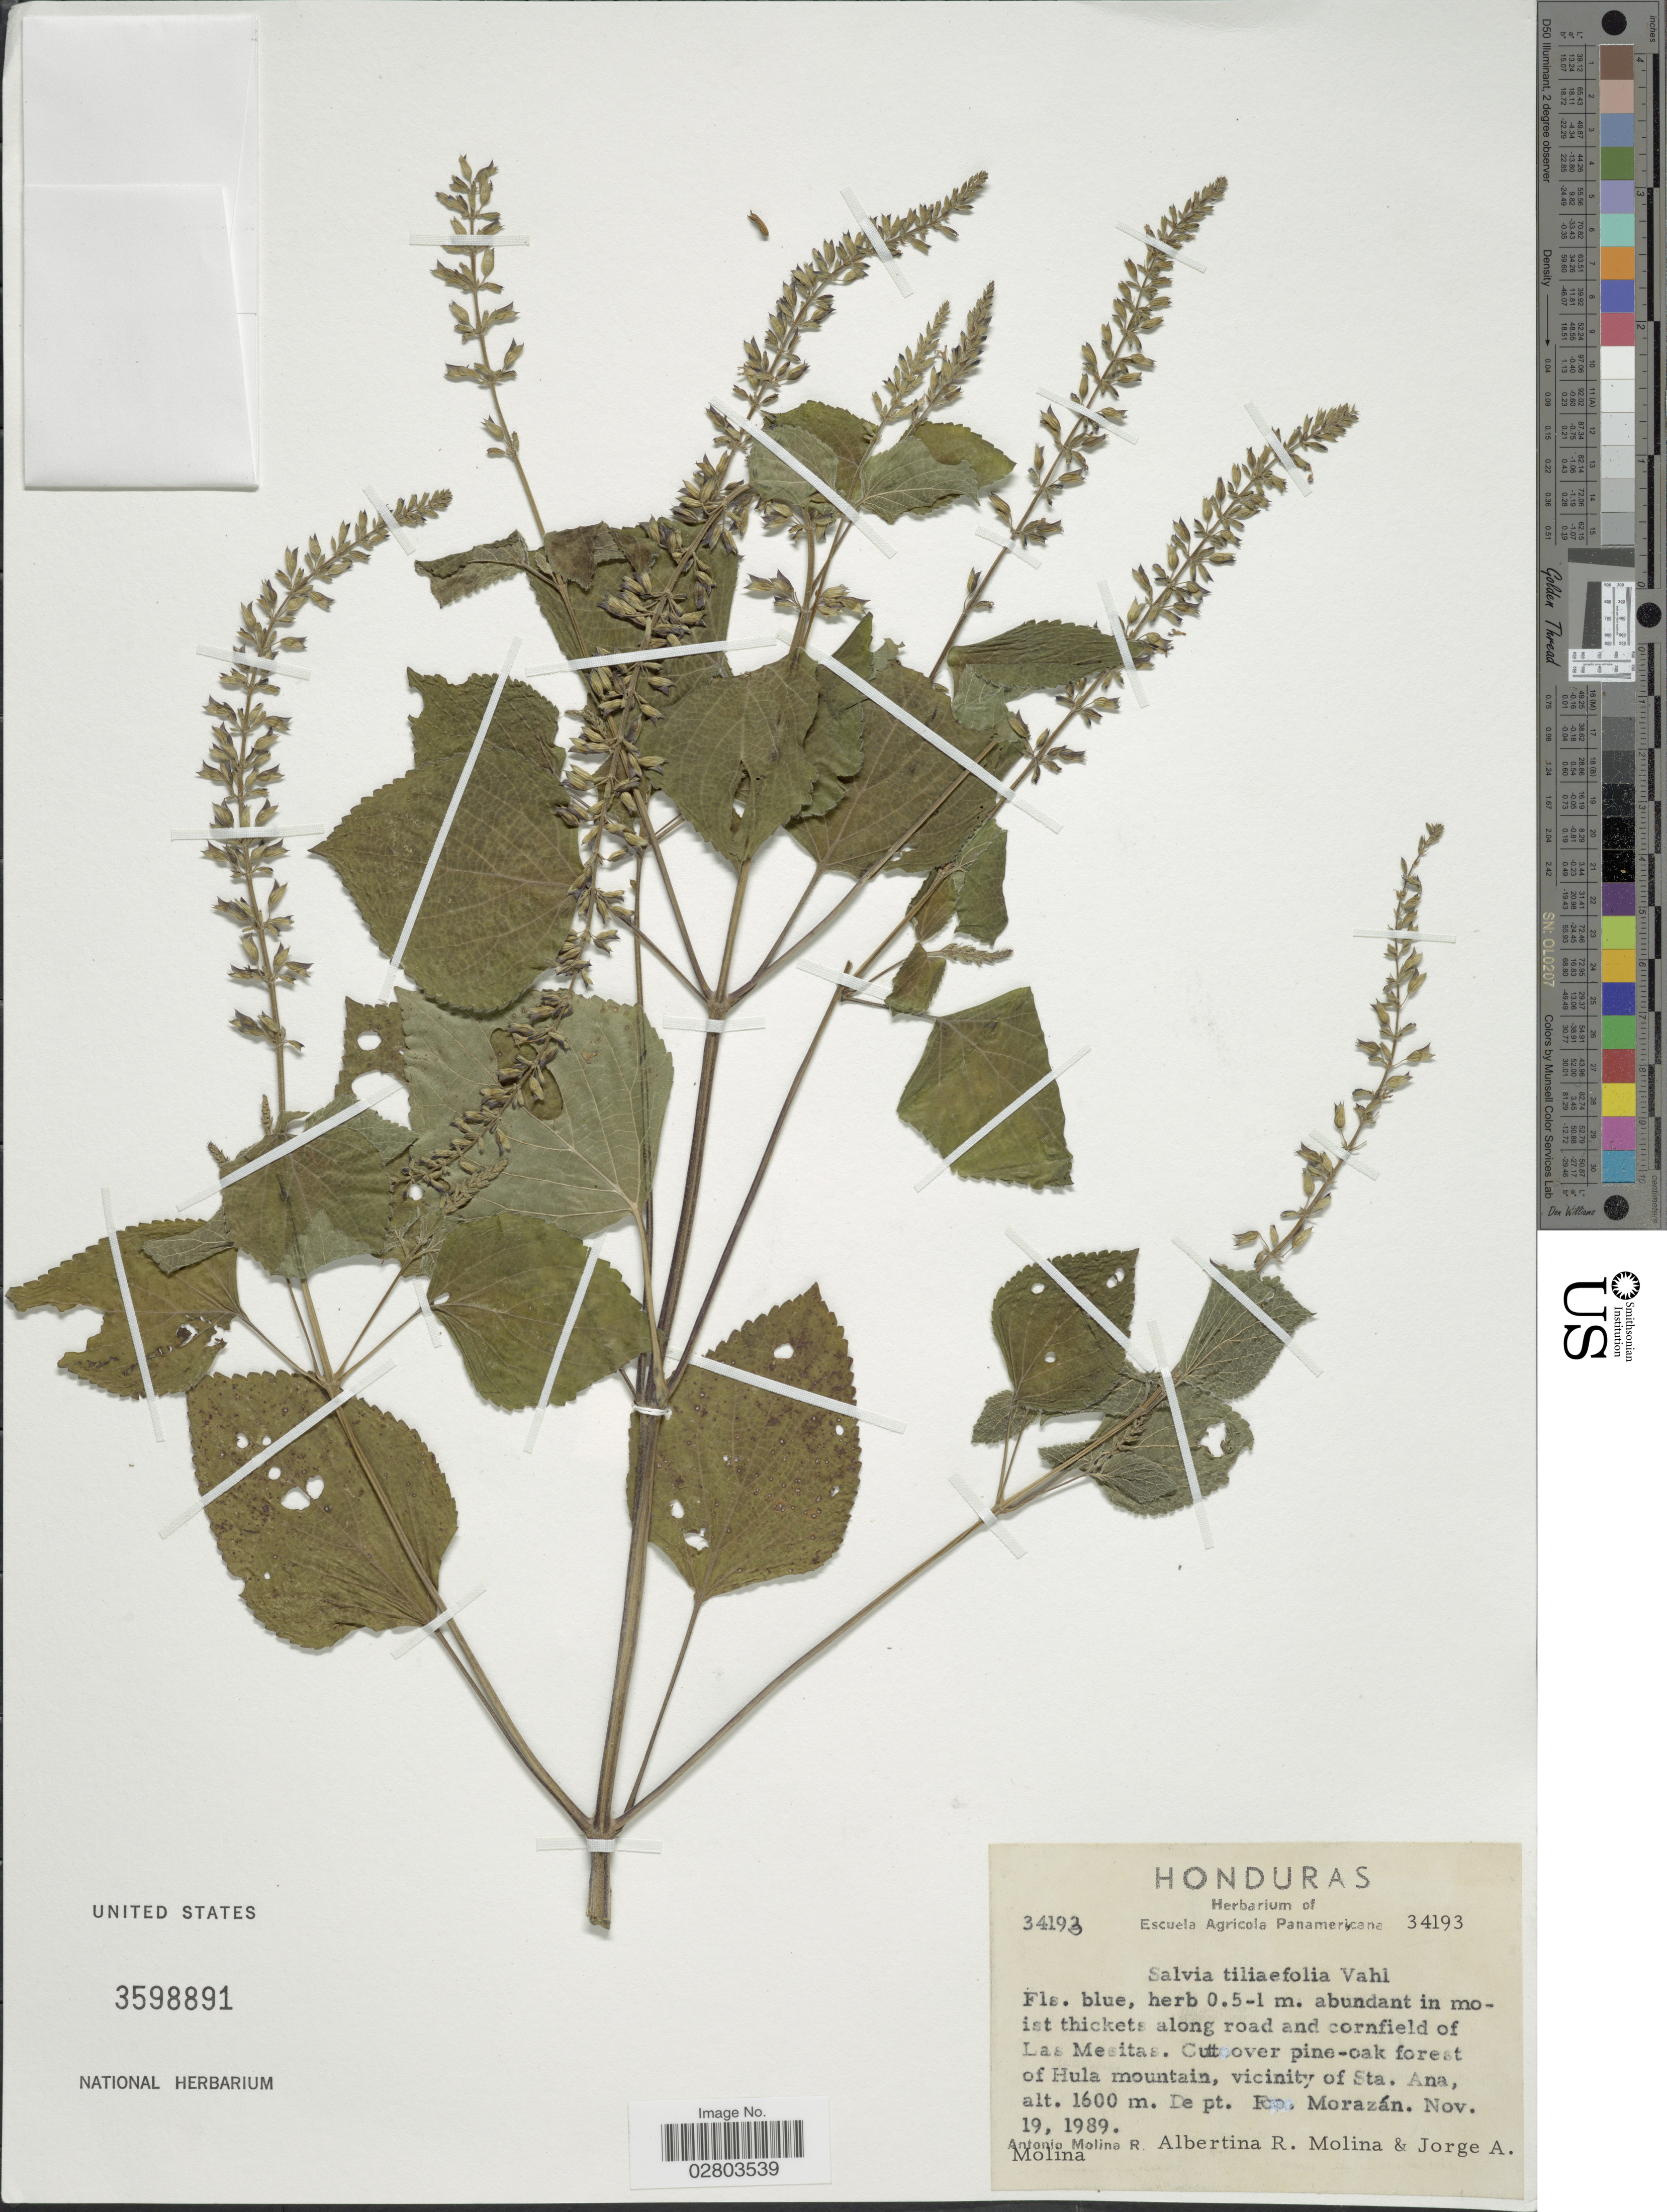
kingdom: Plantae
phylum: Tracheophyta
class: Magnoliopsida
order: Lamiales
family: Lamiaceae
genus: Salvia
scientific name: Salvia tiliifolia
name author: Vahl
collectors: A. Molina R., A. R. Molina & J. A. Molina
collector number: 34193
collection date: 1989-11-19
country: Honduras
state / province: Fco. Morazán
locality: Abundant in moist thickets along road and cornfield of Las Mesitas. Cut over pine-oak forest of Hula mountain, vicinity of Sta. Ana. Dept. Fco. Morazán.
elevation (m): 1600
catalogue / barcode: US 3598891